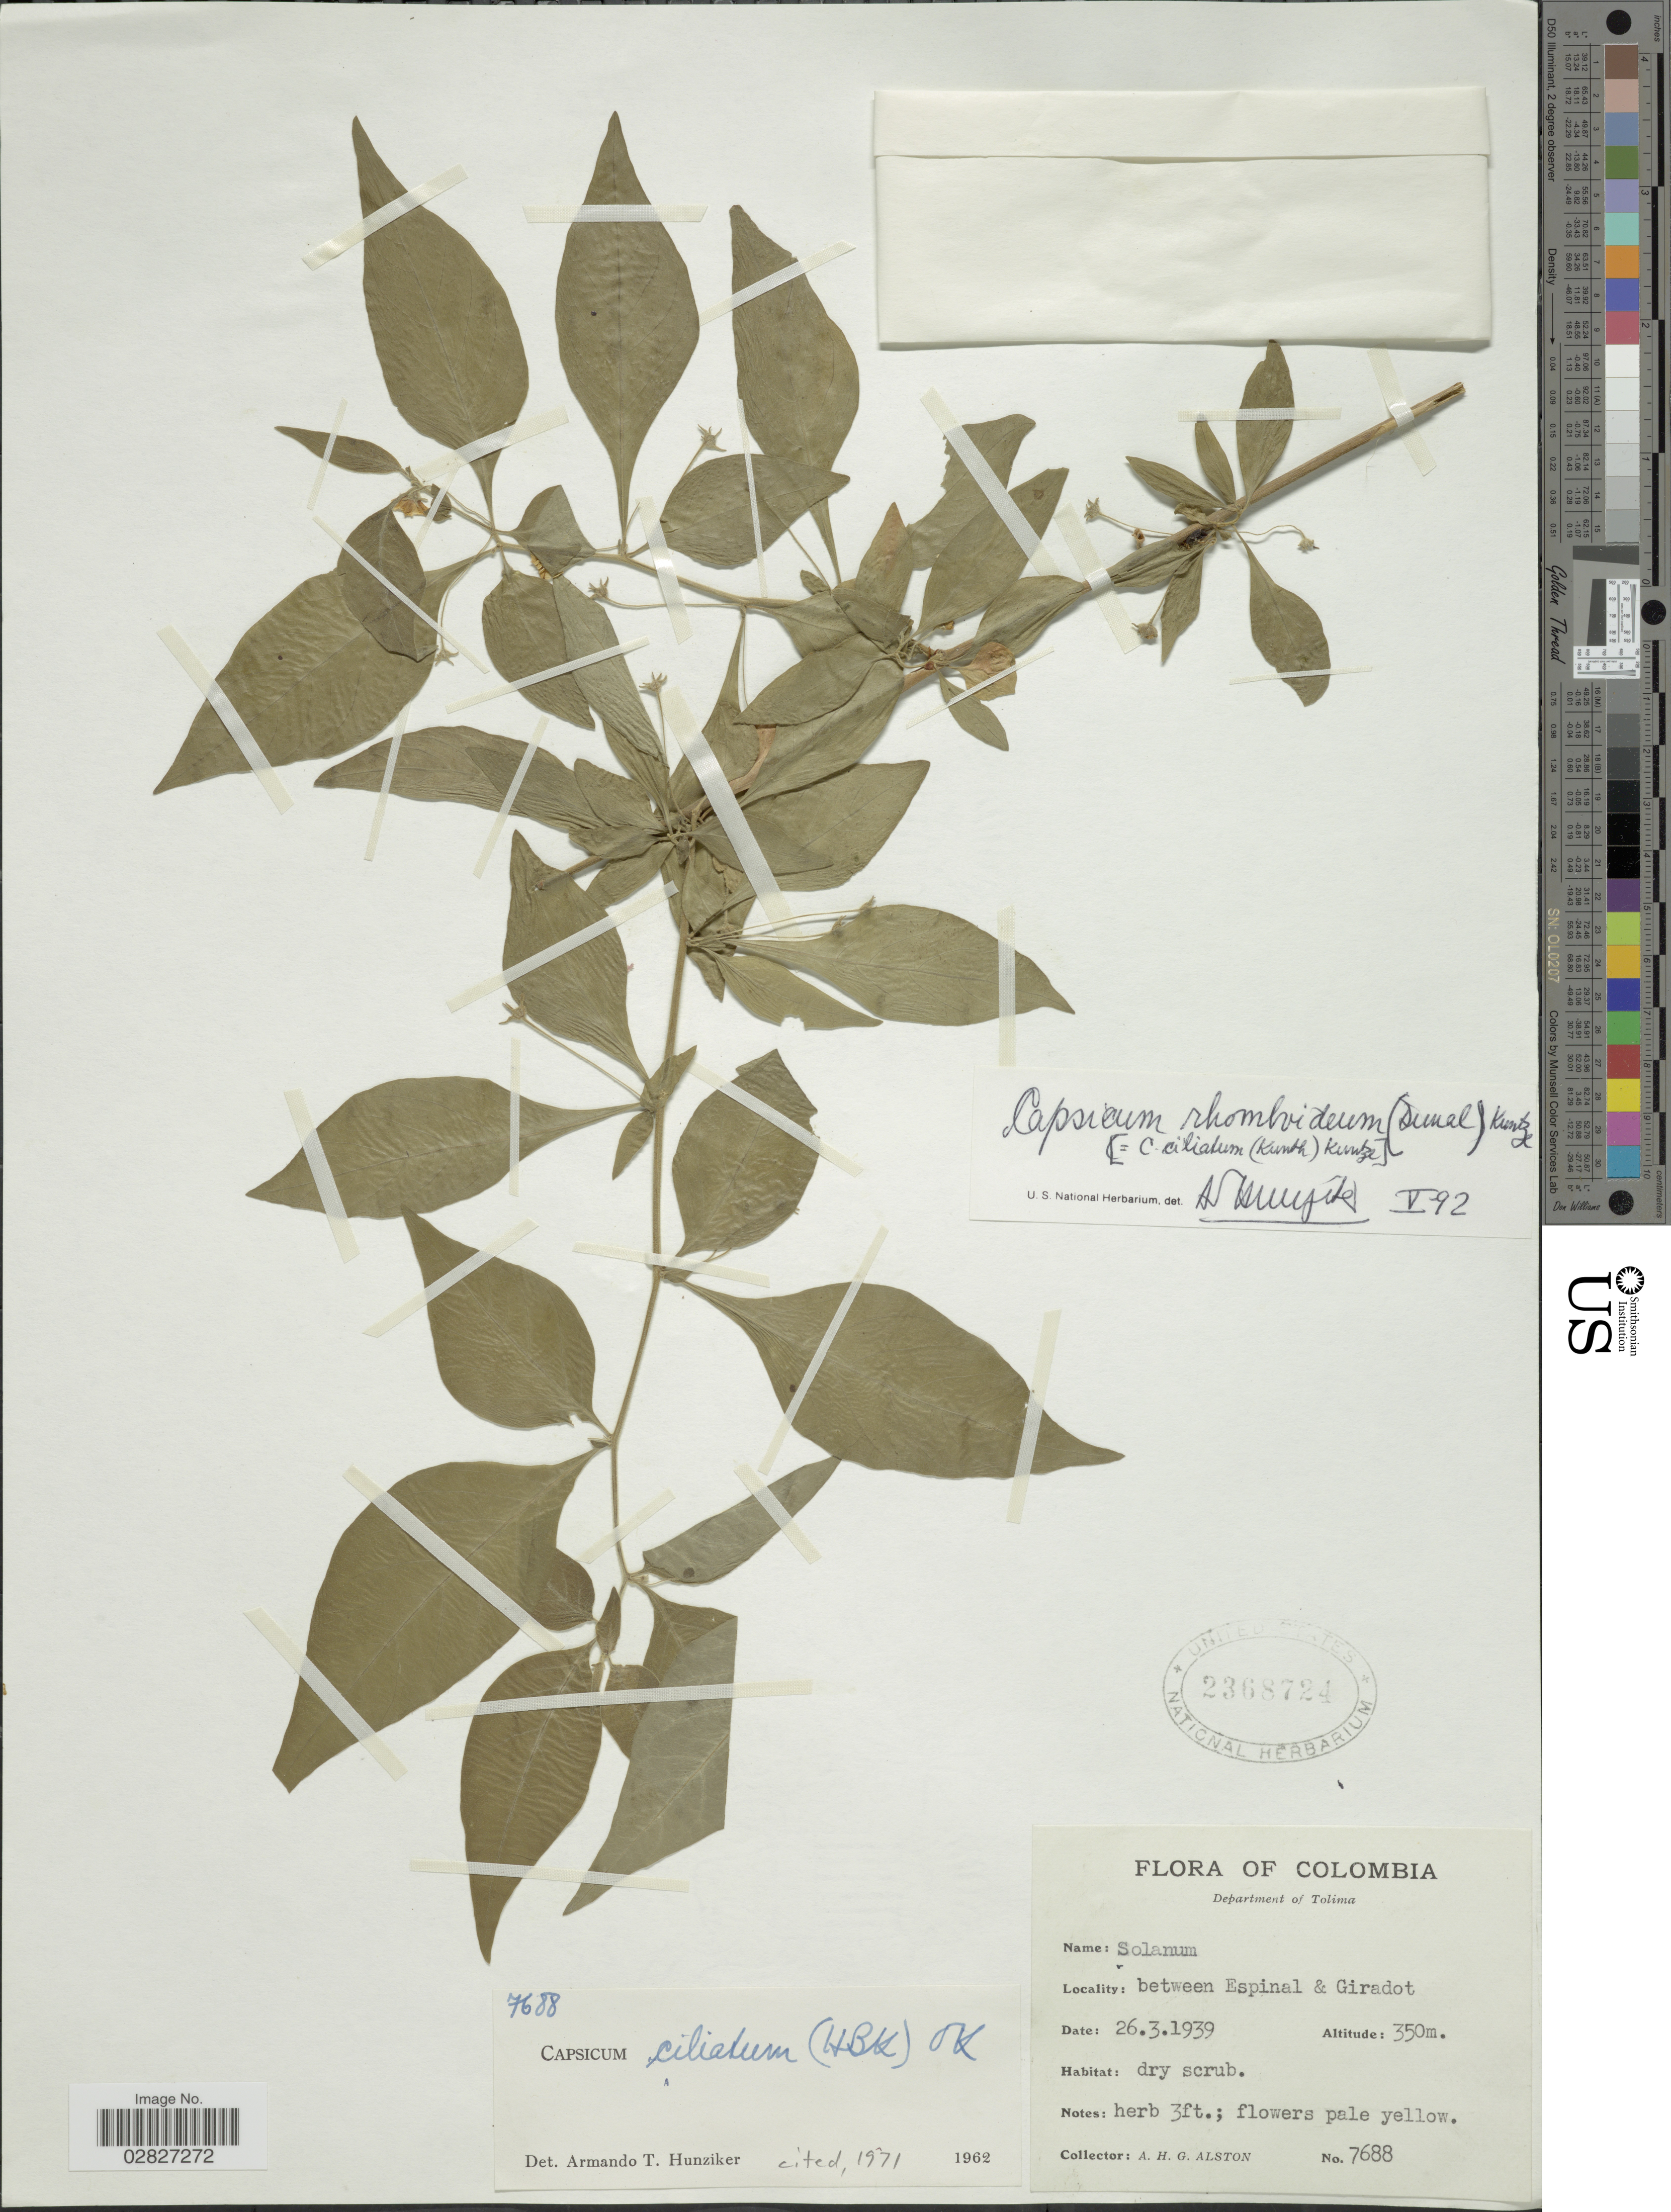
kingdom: Plantae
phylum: Tracheophyta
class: Magnoliopsida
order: Solanales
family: Solanaceae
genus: Capsicum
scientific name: Capsicum rhomboideum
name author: (Humb. & Bonpl. ex Dunal) Kuntze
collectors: A. H. Alston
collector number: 7688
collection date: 1939-03-26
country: Colombia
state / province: Tolima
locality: Department of Tolima. Between Espinal & Girador.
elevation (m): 350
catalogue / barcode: US 2368724